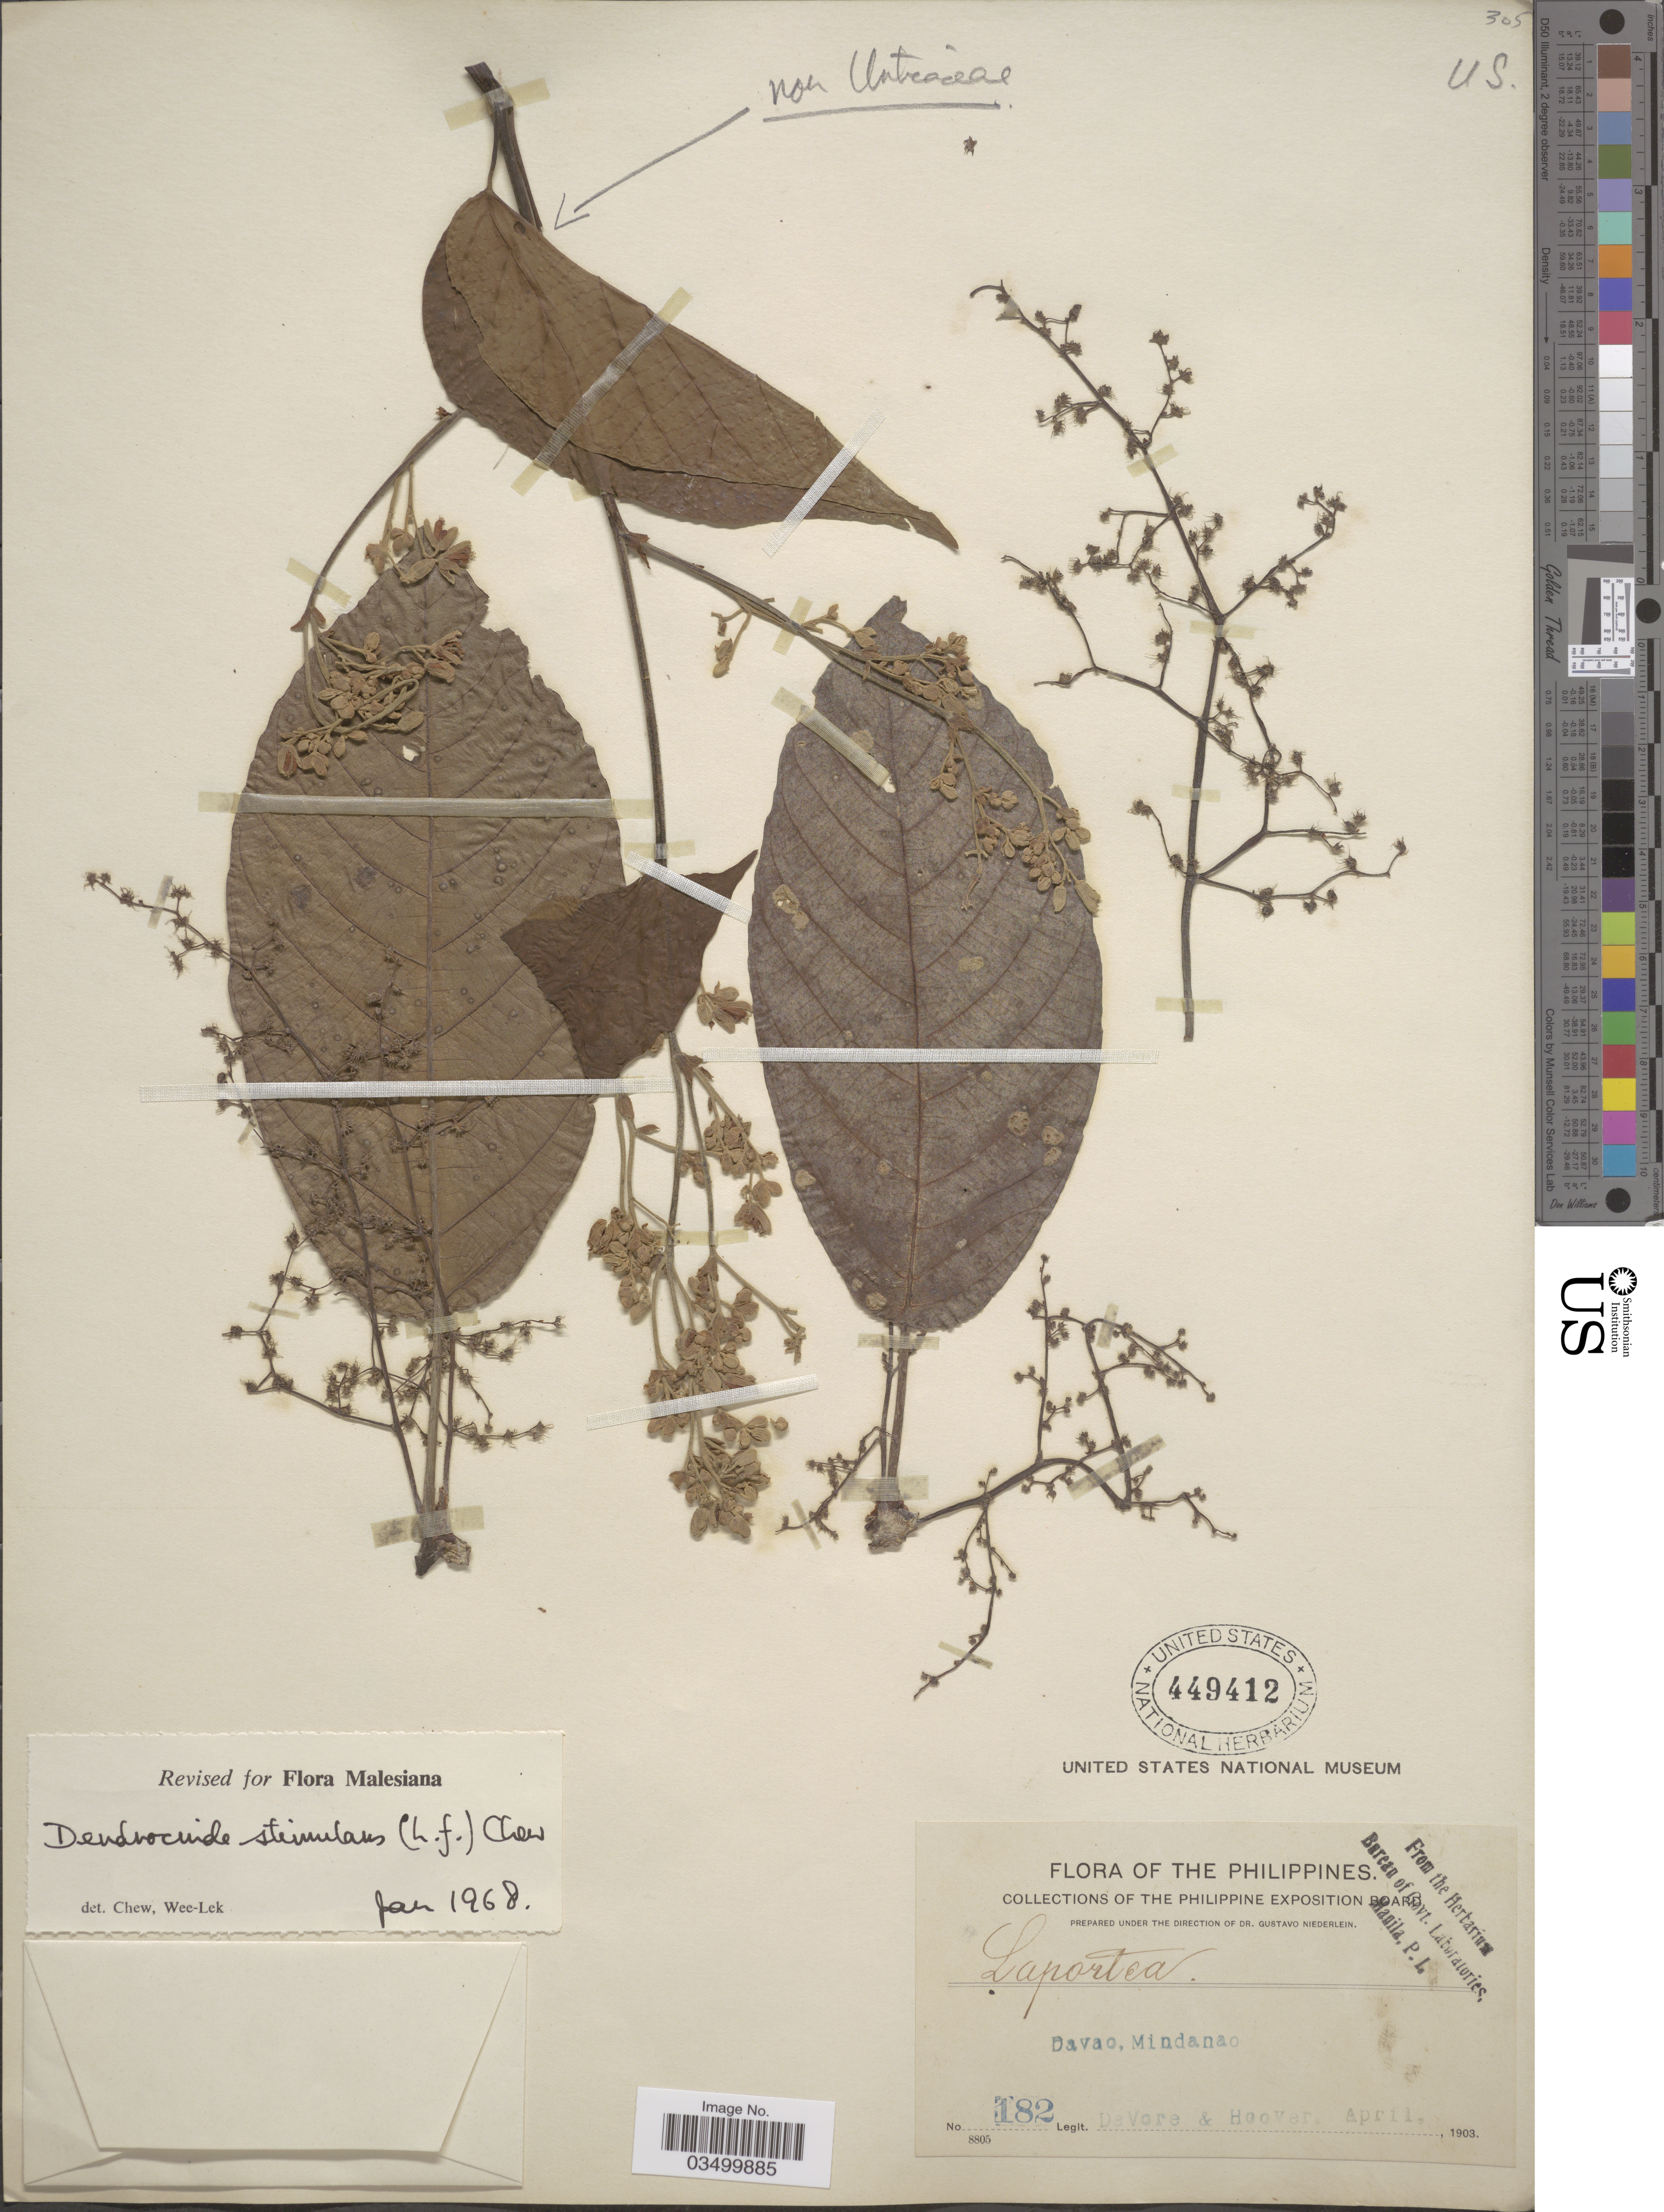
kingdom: Plantae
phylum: Tracheophyta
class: Magnoliopsida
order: Rosales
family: Urticaceae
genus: Dendrocnide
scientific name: Dendrocnide stimulans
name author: (L. f.) Chew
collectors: B. F. DeVore & -- Hoover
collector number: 182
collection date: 1903-04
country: Philippines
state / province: Davao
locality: The Philippines. Mindanao.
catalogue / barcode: US 449412